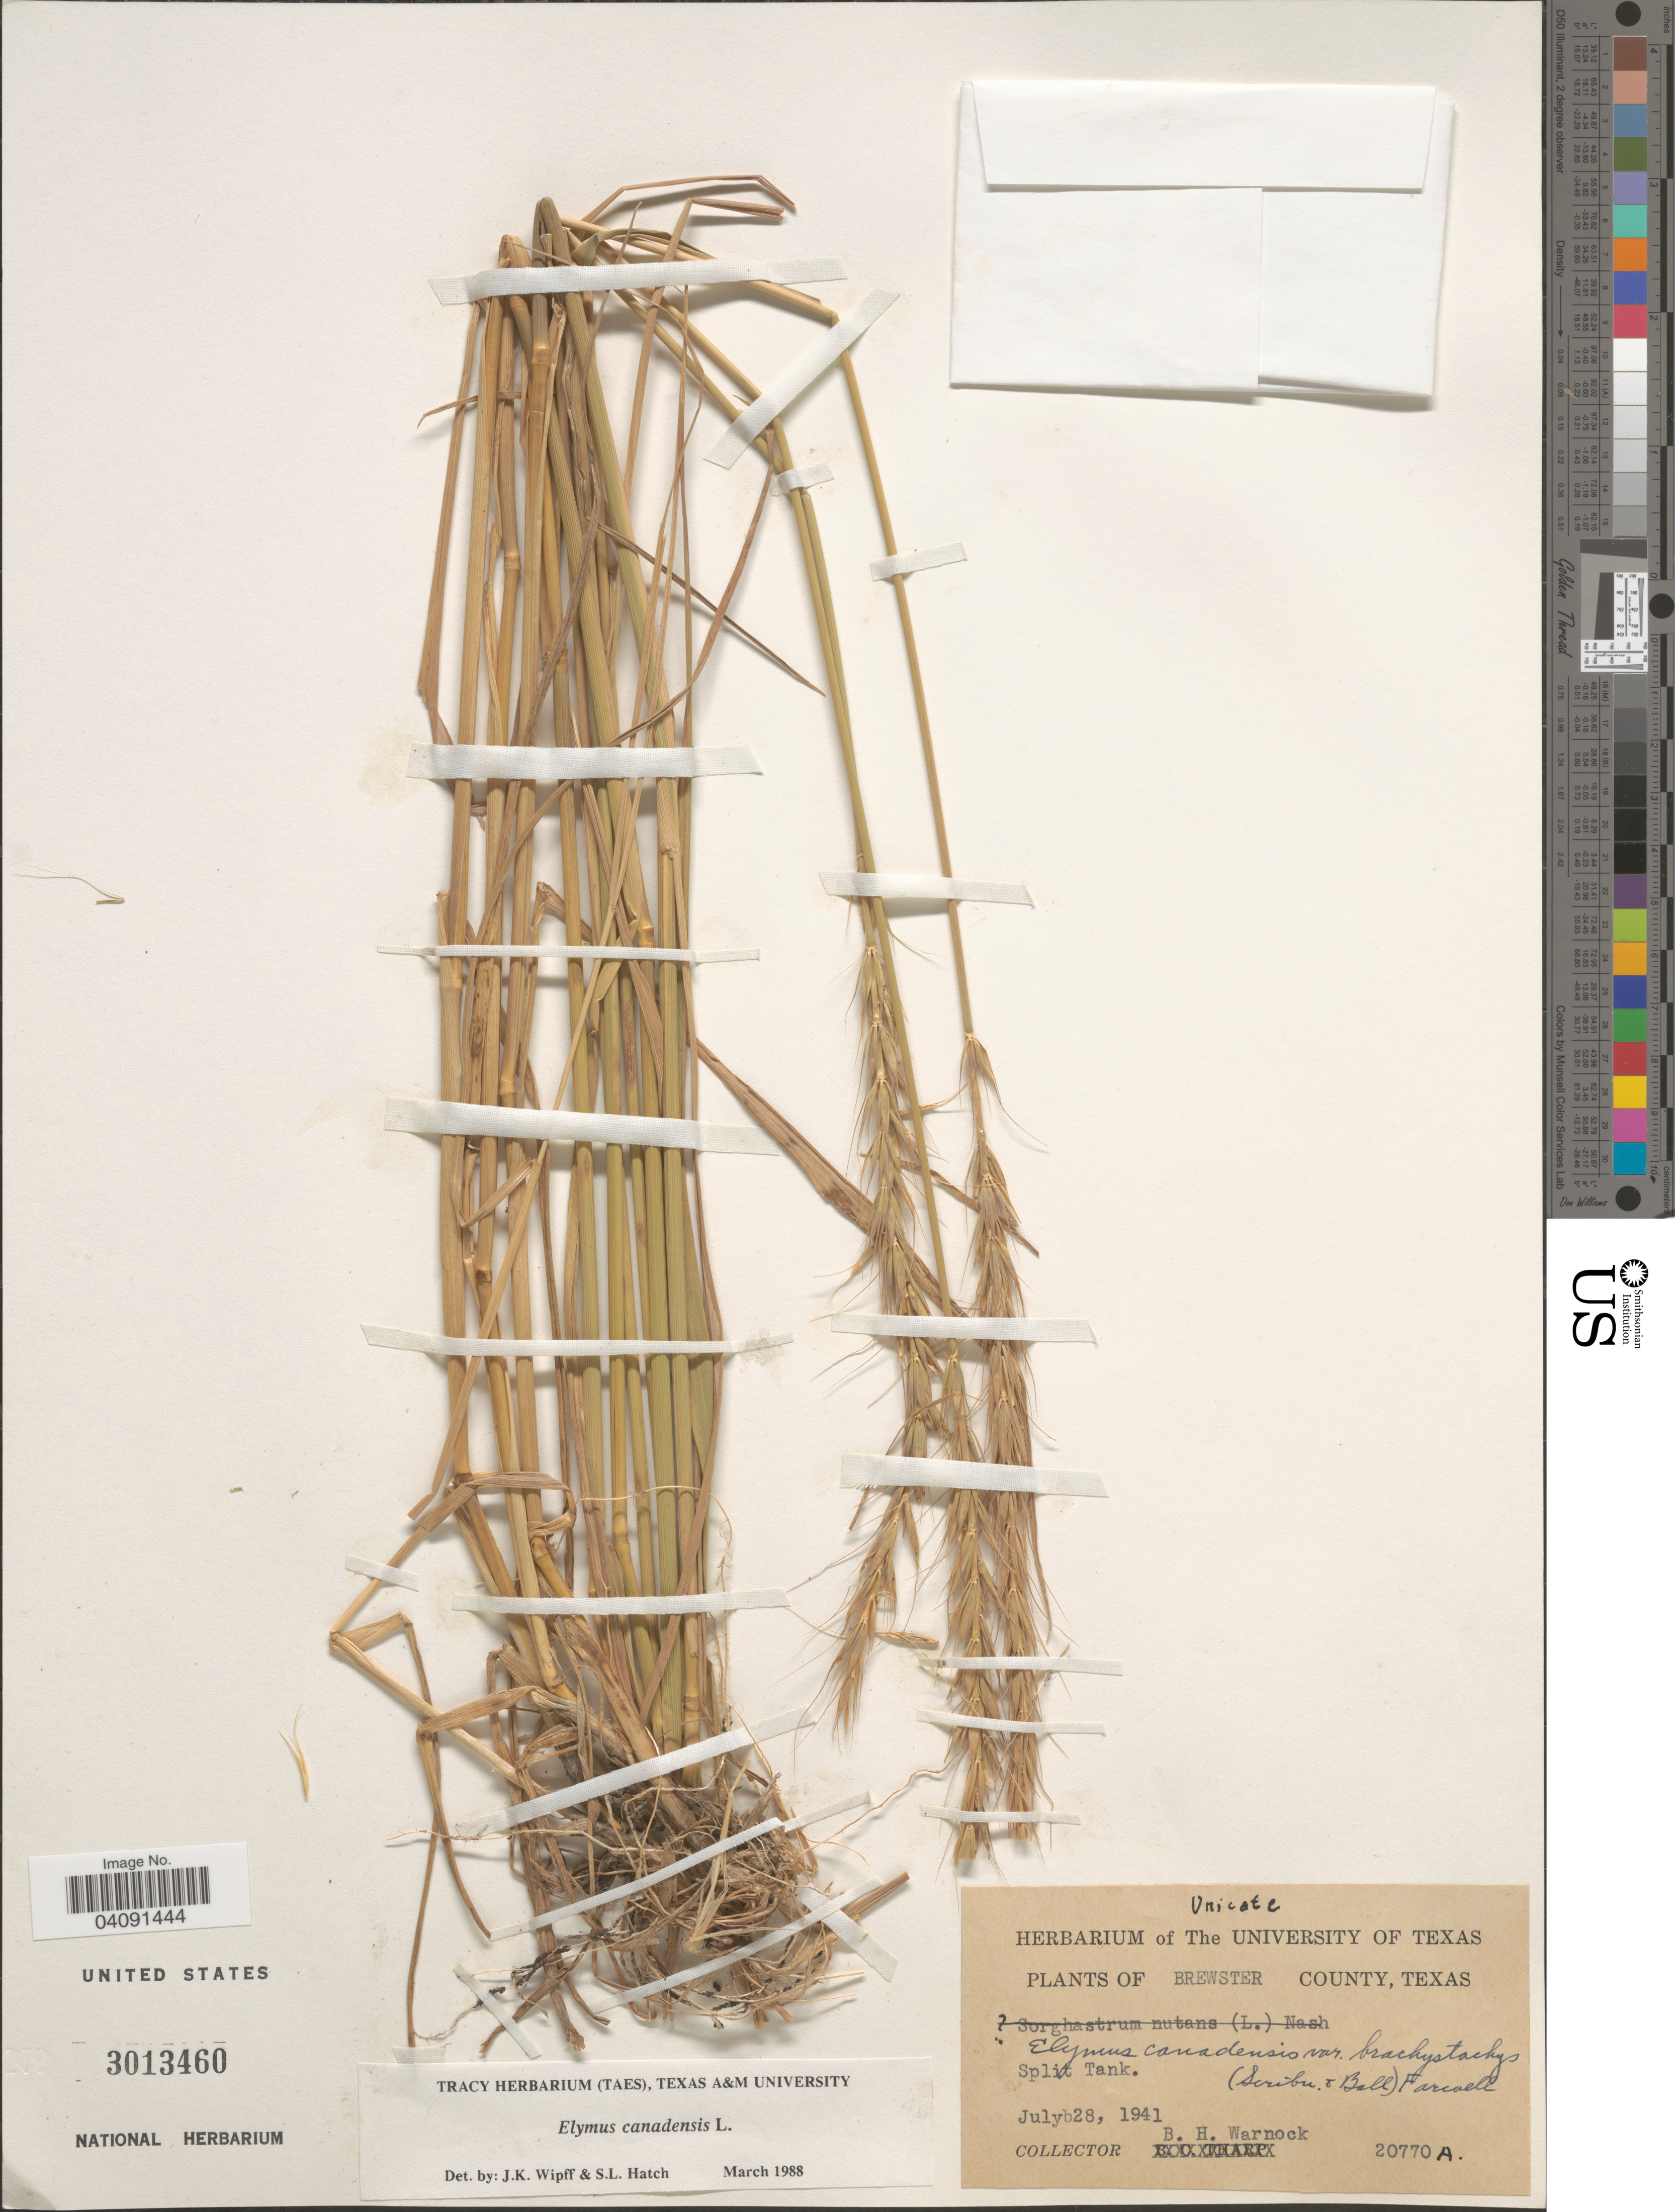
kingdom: Plantae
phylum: Tracheophyta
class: Liliopsida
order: Poales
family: Poaceae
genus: Elymus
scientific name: Elymus canadensis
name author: L.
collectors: B. H. Warnock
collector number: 20770A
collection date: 1941-07-28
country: United States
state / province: Texas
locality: Brewster County. Split Tank.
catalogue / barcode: US 3013460